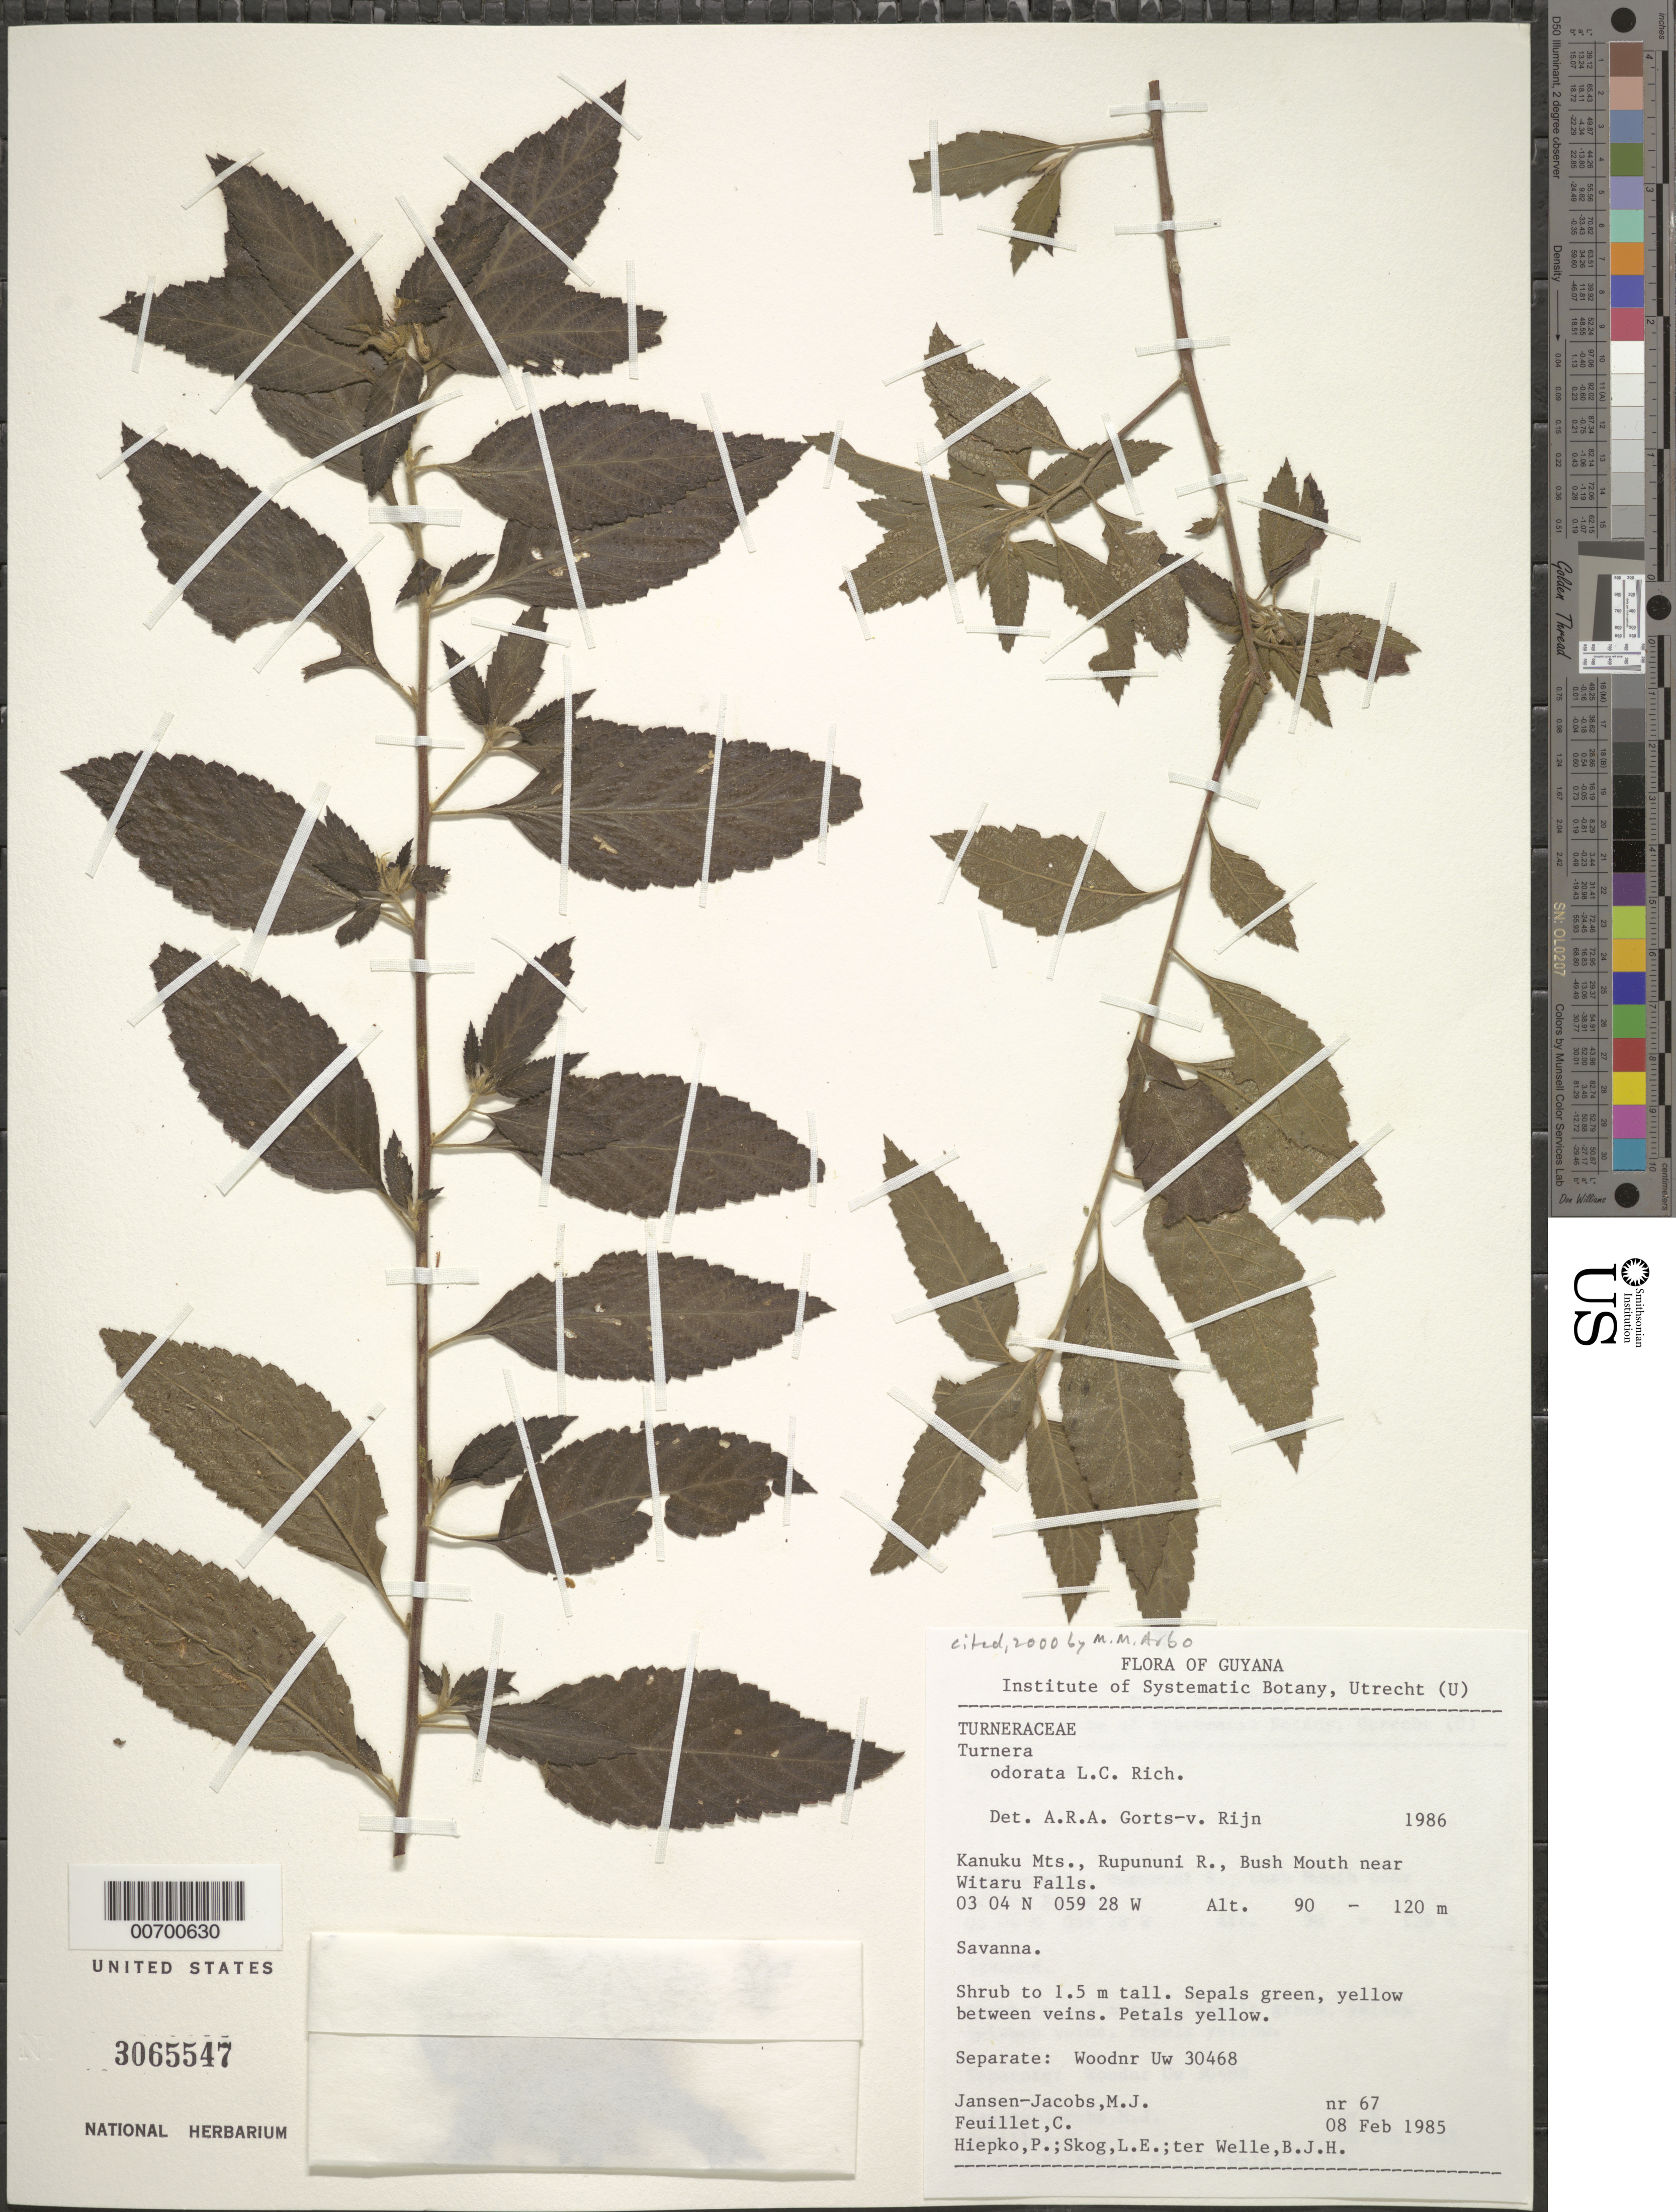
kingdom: Plantae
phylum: Tracheophyta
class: Magnoliopsida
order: Malpighiales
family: Turneraceae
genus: Turnera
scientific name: Turnera odorata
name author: Rich.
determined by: Görts-van Rijn, A. R. A.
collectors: M. J. Jansen-Jacobs, C. Feuillet, P. H. Hiepko, L. E. Skog & B. Welle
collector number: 67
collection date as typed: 8-Feb-85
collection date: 1985-02-08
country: Guyana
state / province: U. Takutu-U. Essequibo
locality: Kanuku Mts., Rupununi R., Bush Mouth near Witaru Falls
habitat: Savanna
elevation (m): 90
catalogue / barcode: US 3065547